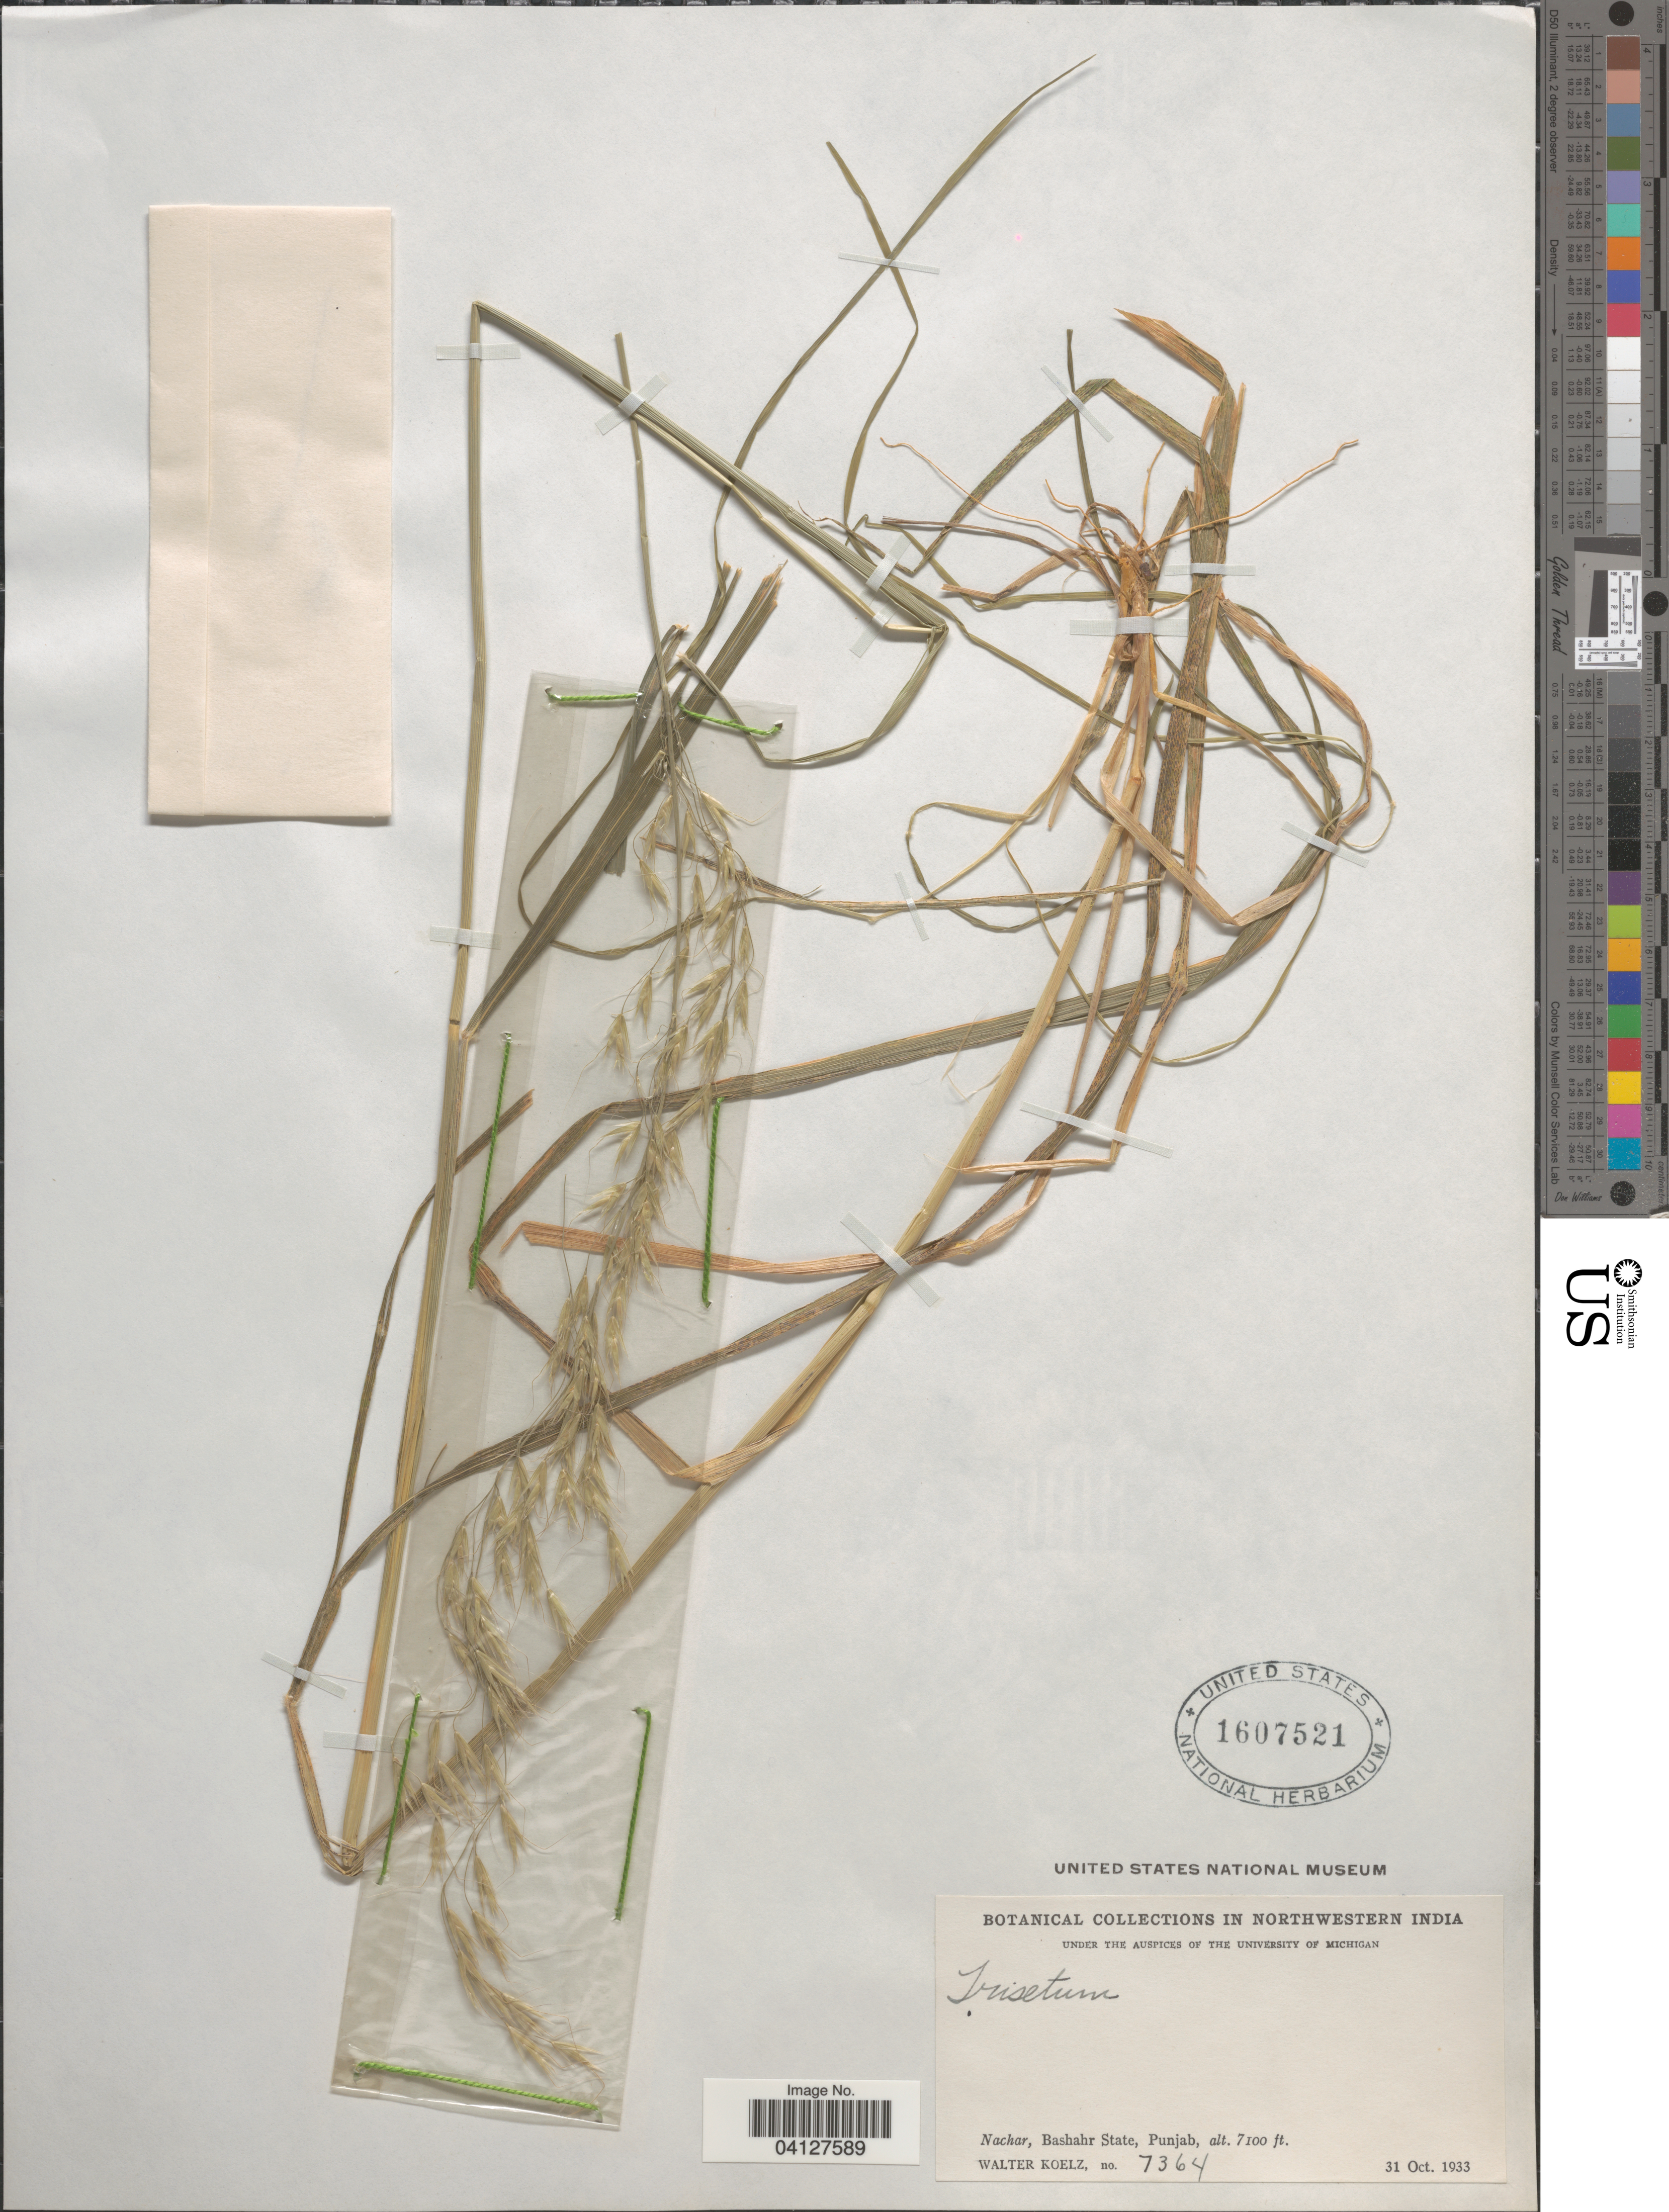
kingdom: Plantae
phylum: Tracheophyta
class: Liliopsida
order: Poales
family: Poaceae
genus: Trisetum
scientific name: Trisetum sp.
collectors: W. N. Koelz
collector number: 7364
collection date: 1933-10-31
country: India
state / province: Punjab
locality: In northwestern India. Nachar, Bashahr State.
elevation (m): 2164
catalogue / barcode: US 1607521